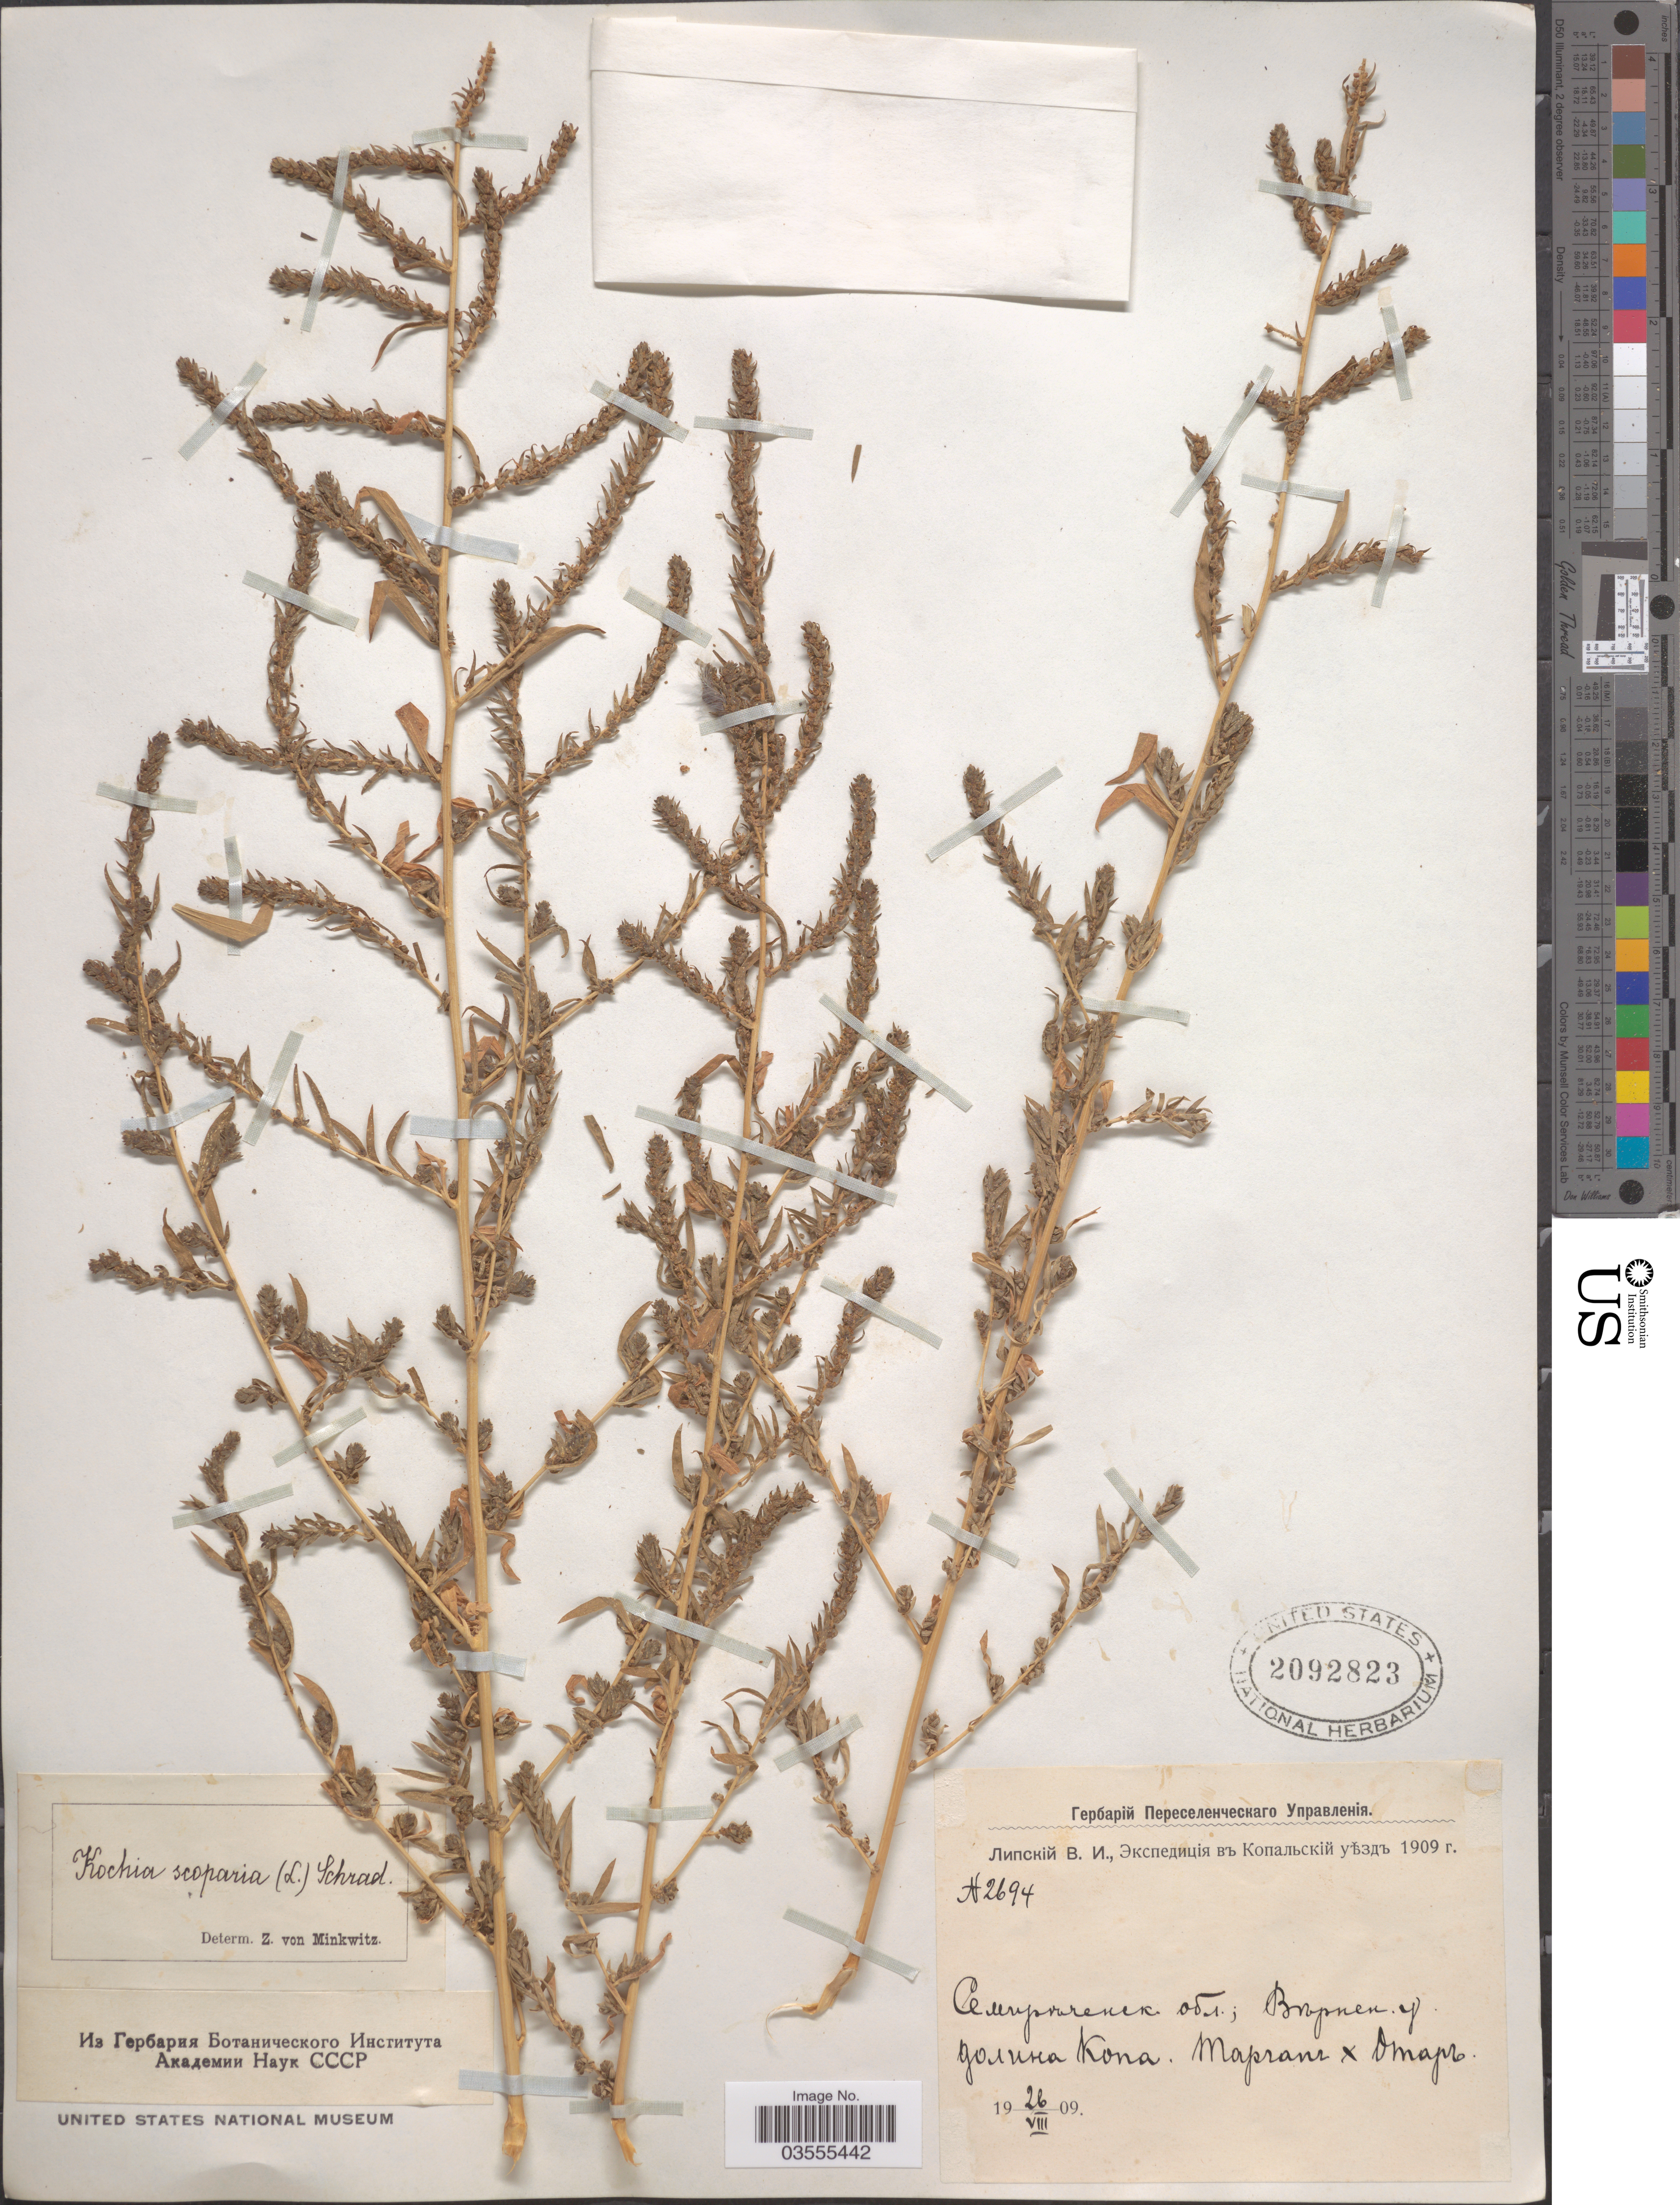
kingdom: Plantae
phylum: Tracheophyta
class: Magnoliopsida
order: Caryophyllales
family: Amaranthaceae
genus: Bassia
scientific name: Bassia scoparia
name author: (L.) Voss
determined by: U.S. National Herbarium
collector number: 2694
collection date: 1909-08-26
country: Kazakhstan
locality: Valley Kopa.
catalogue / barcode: US 2092823